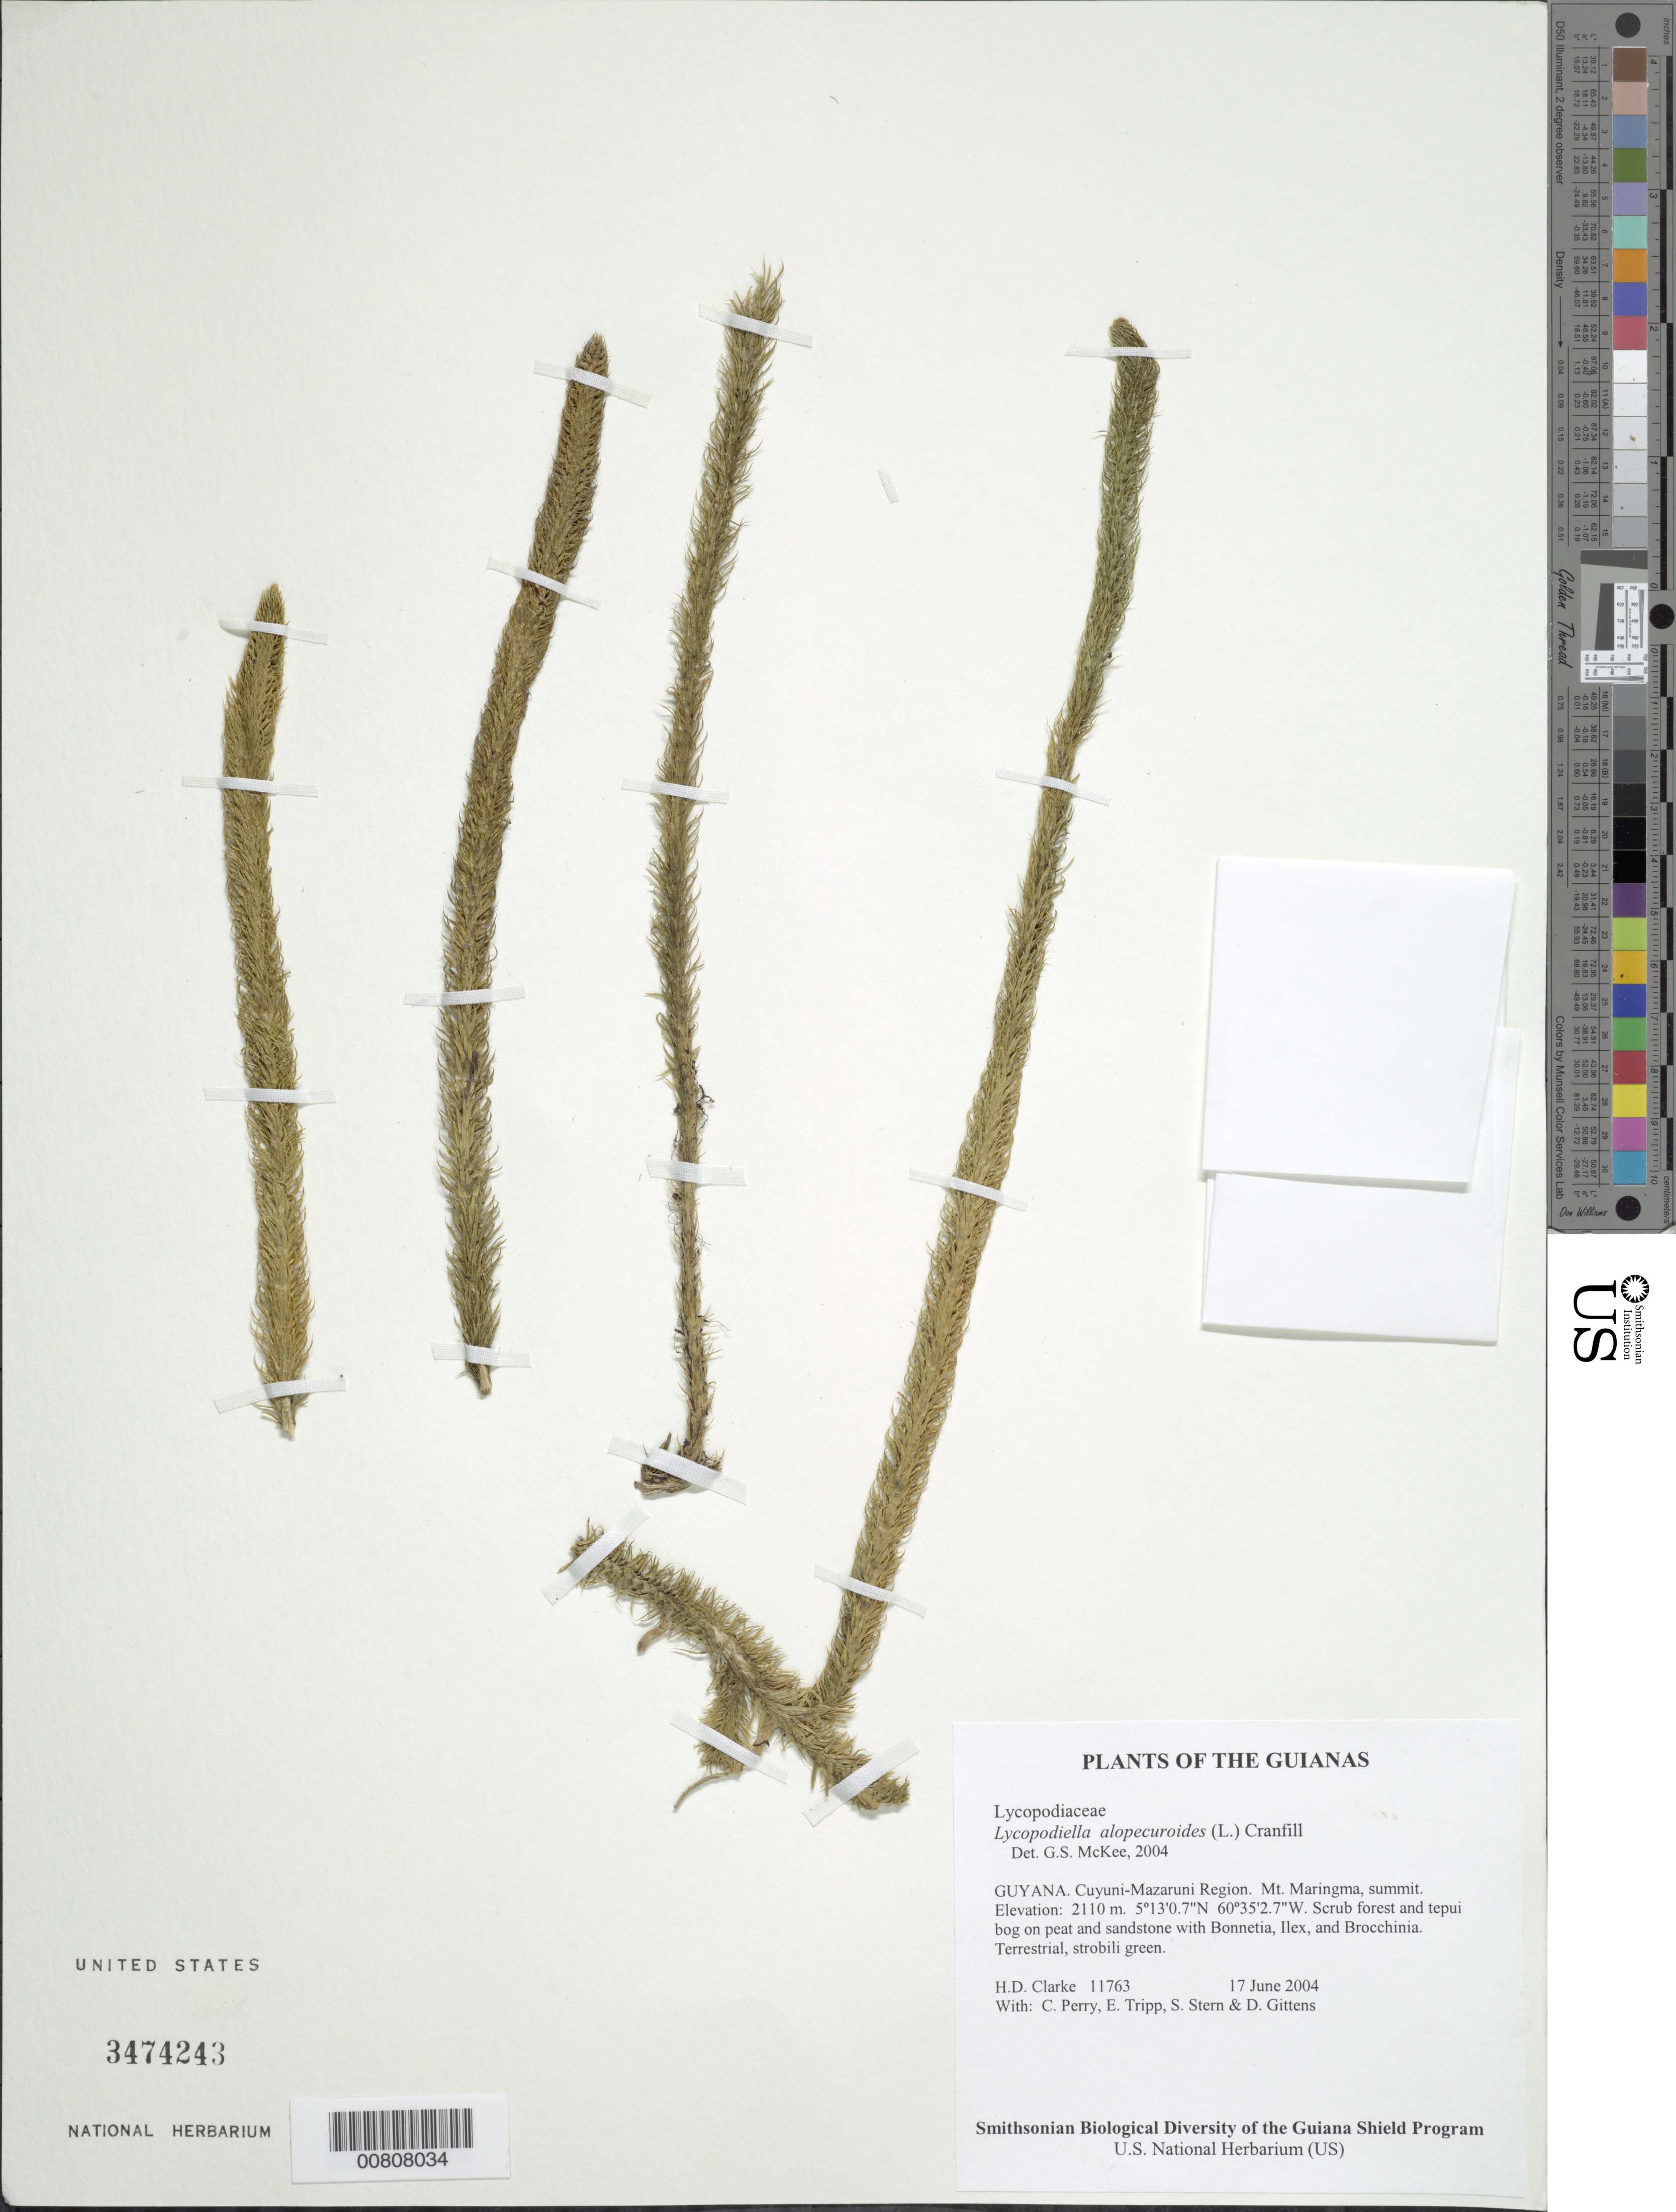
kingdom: Plantae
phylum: Tracheophyta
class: Lycopodiopsida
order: Lycopodiales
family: Lycopodiaceae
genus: Lycopodiella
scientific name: Lycopodiella alopecuroides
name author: (L.) Cranfill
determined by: McKee, G. S., (US), NMNH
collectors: H. D. Clarke, C. Perry, E. Tripp, S. R. Stern & D. Gittens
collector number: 11763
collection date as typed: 17 June 2004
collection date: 2004-06-17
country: Guyana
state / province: Cuyuni-Mazaruni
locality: Mt. Maringma, summit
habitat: Scrub forest and tepui bog on peat and sandstone with Bonnetia, Ilex, and Brocchinia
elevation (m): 2110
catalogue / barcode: US 3474243